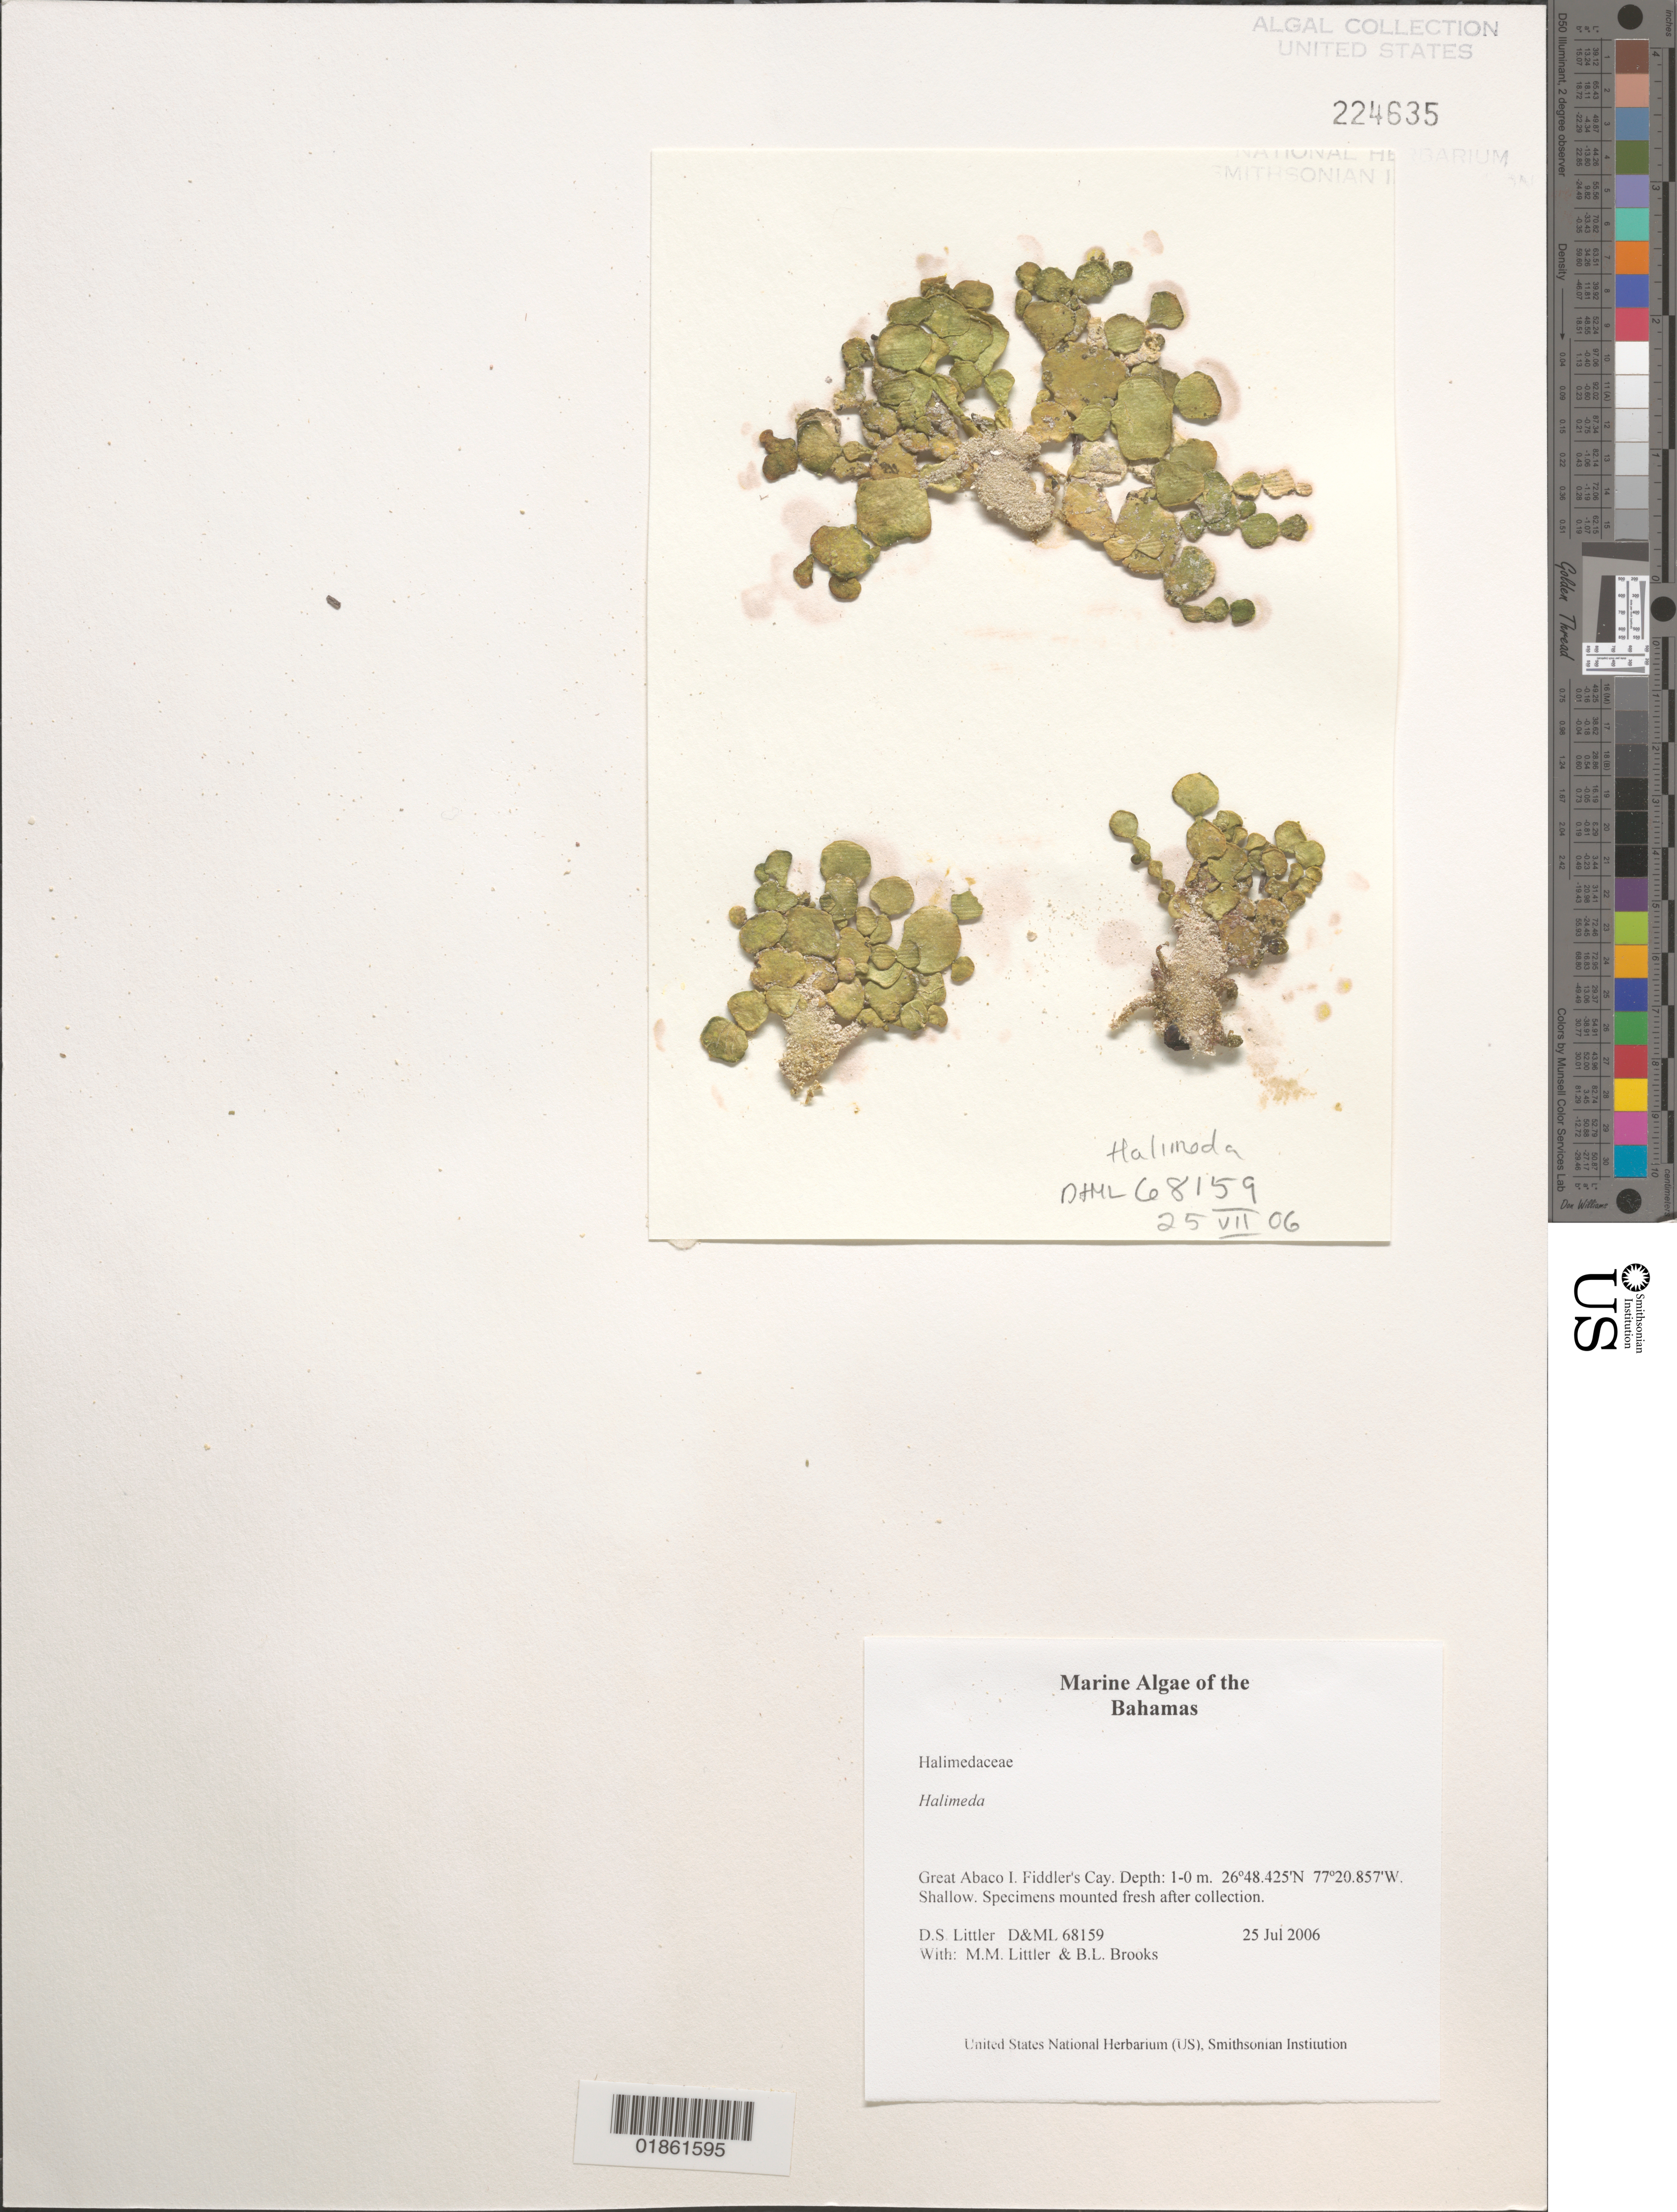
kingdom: Plantae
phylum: Chlorophyta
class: Ulvophyceae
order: Bryopsidales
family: Halimedaceae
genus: Halimeda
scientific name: Halimeda sp.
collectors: D. S. Littler, M. M. Littler & B. Lapointe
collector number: D&ML 68159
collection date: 2006-07-25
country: Bahamas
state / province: Hope Town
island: Fiddler Cay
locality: Abacos. Fiddler Cay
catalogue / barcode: US 224635